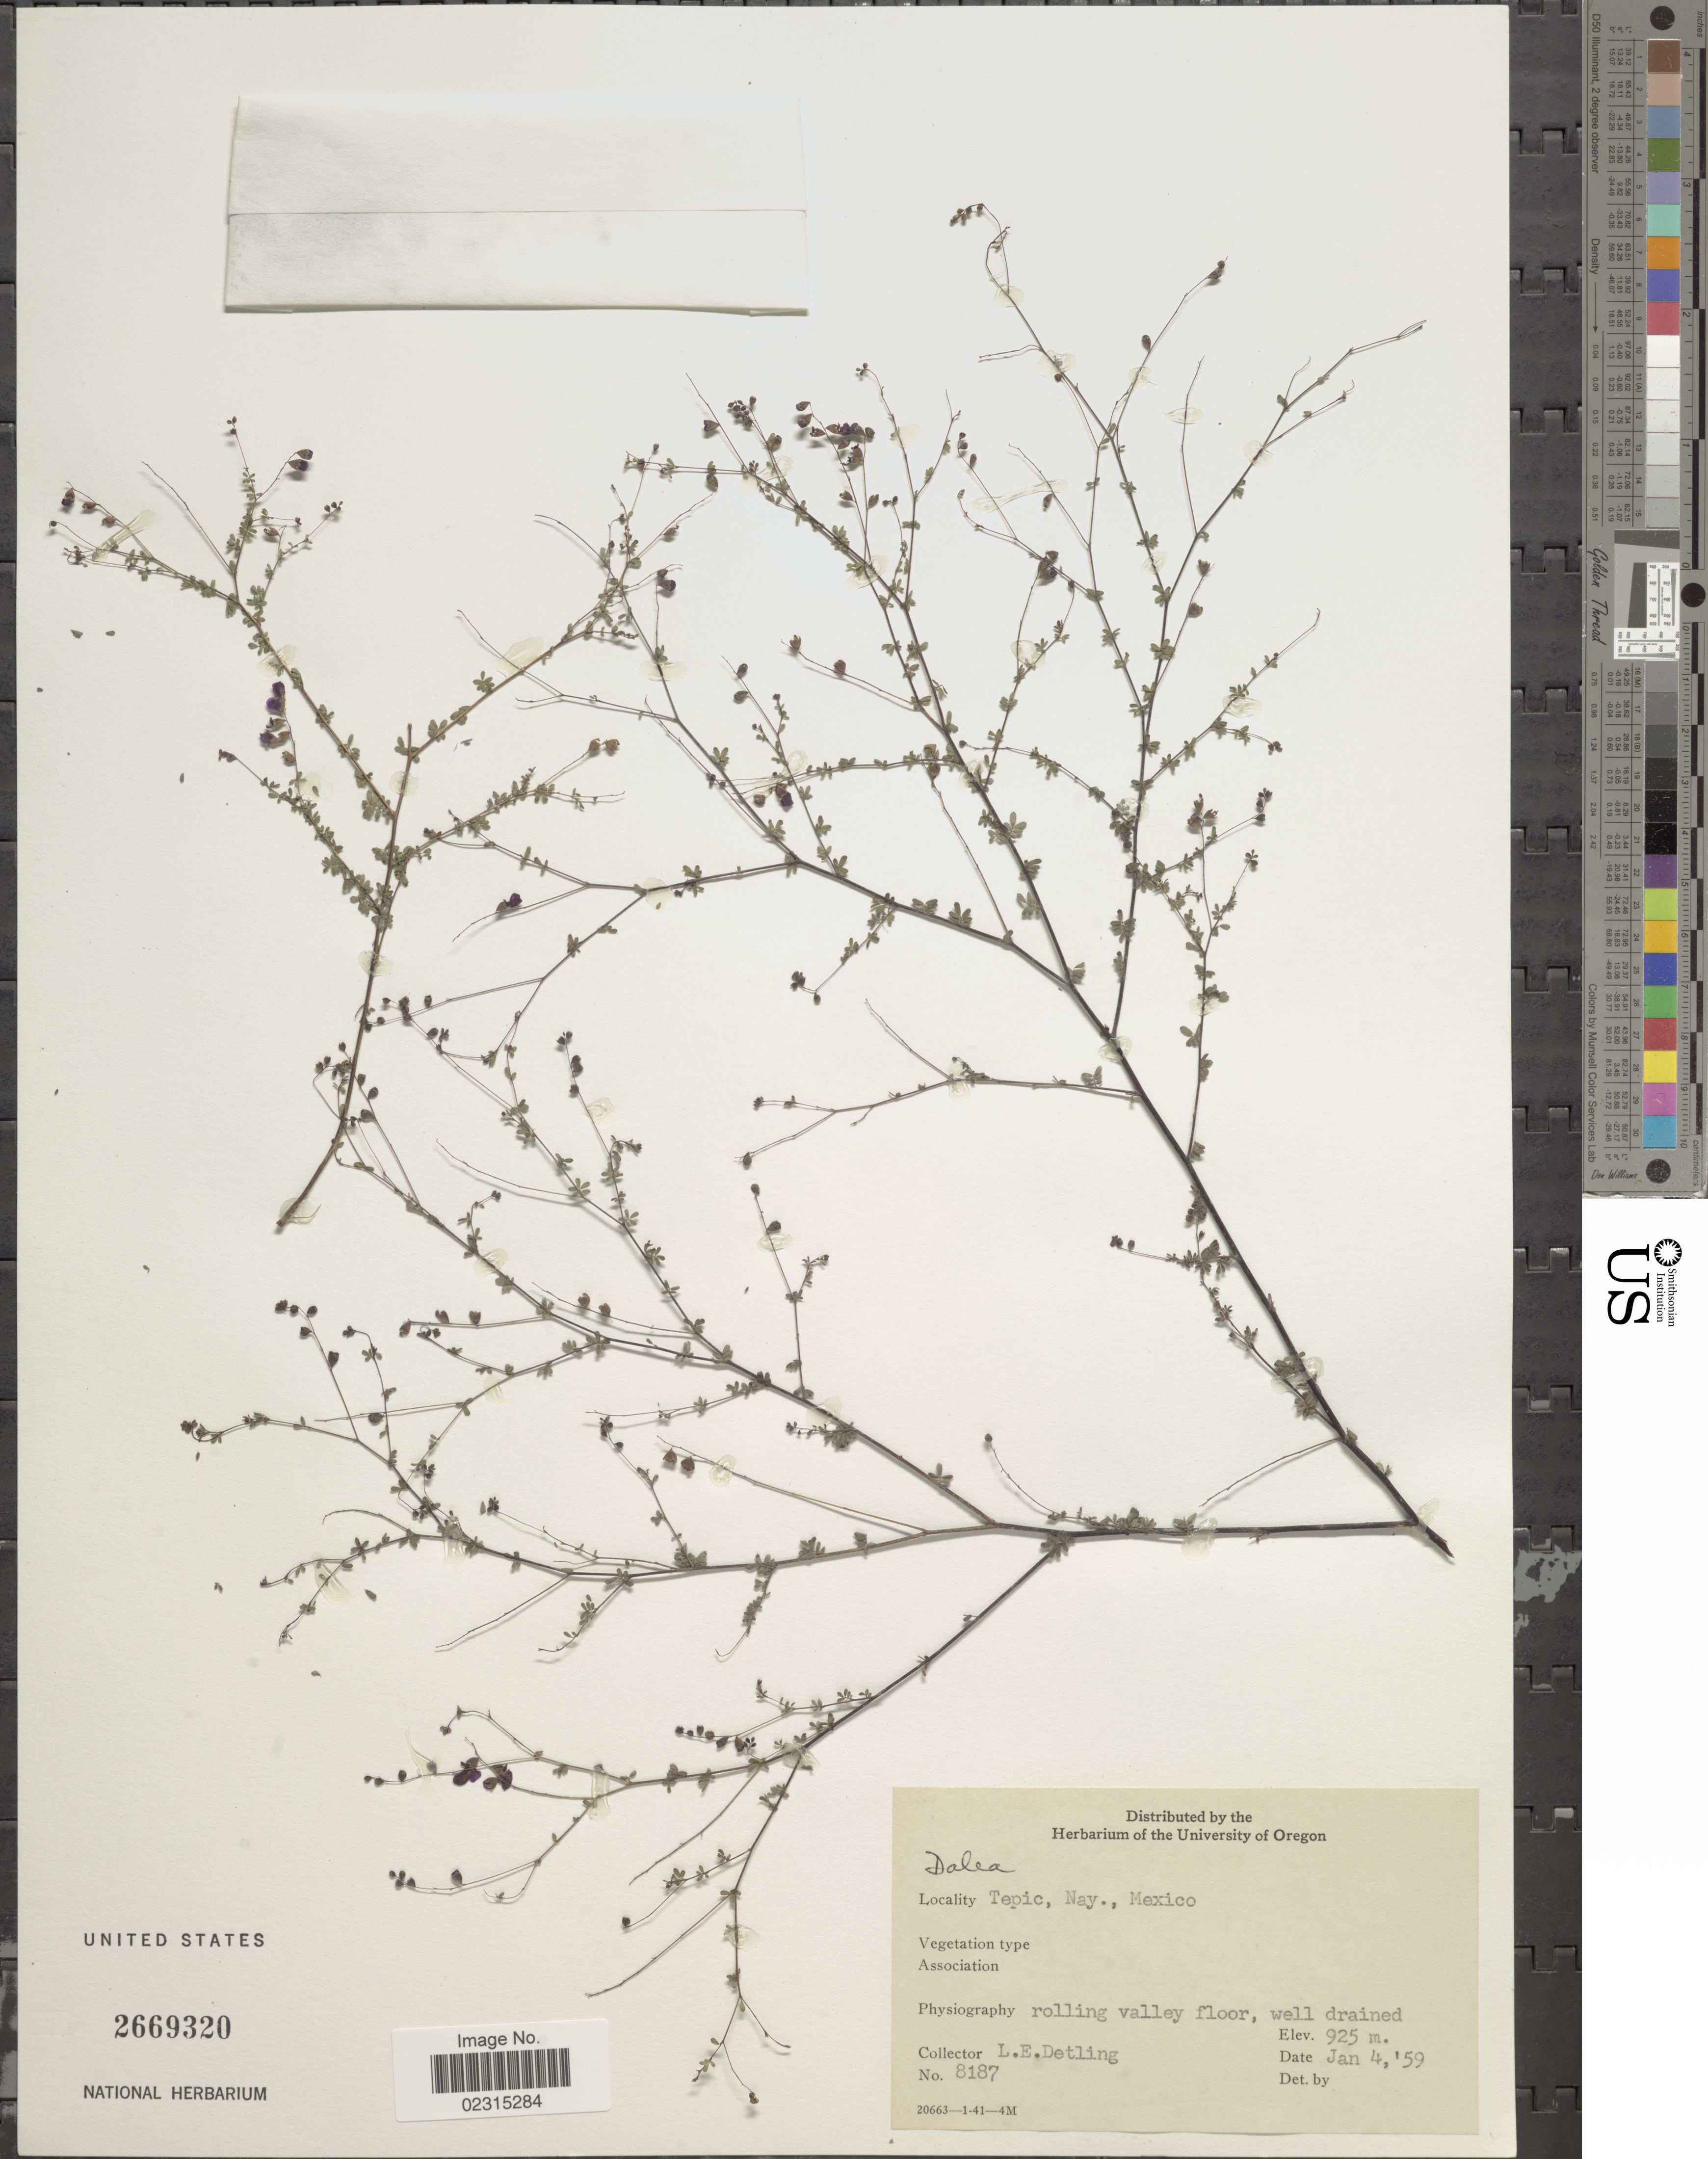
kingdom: Plantae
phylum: Tracheophyta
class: Magnoliopsida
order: Fabales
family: Fabaceae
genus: Marina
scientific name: Marina diffusa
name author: (Moric.) Barneby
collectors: L. E. Detling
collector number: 8187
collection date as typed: Transcribed d/m/y: 4/1/59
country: Mexico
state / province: Nayarit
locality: Tepic, rolling valley floor, well drained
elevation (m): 925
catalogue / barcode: US 2669320